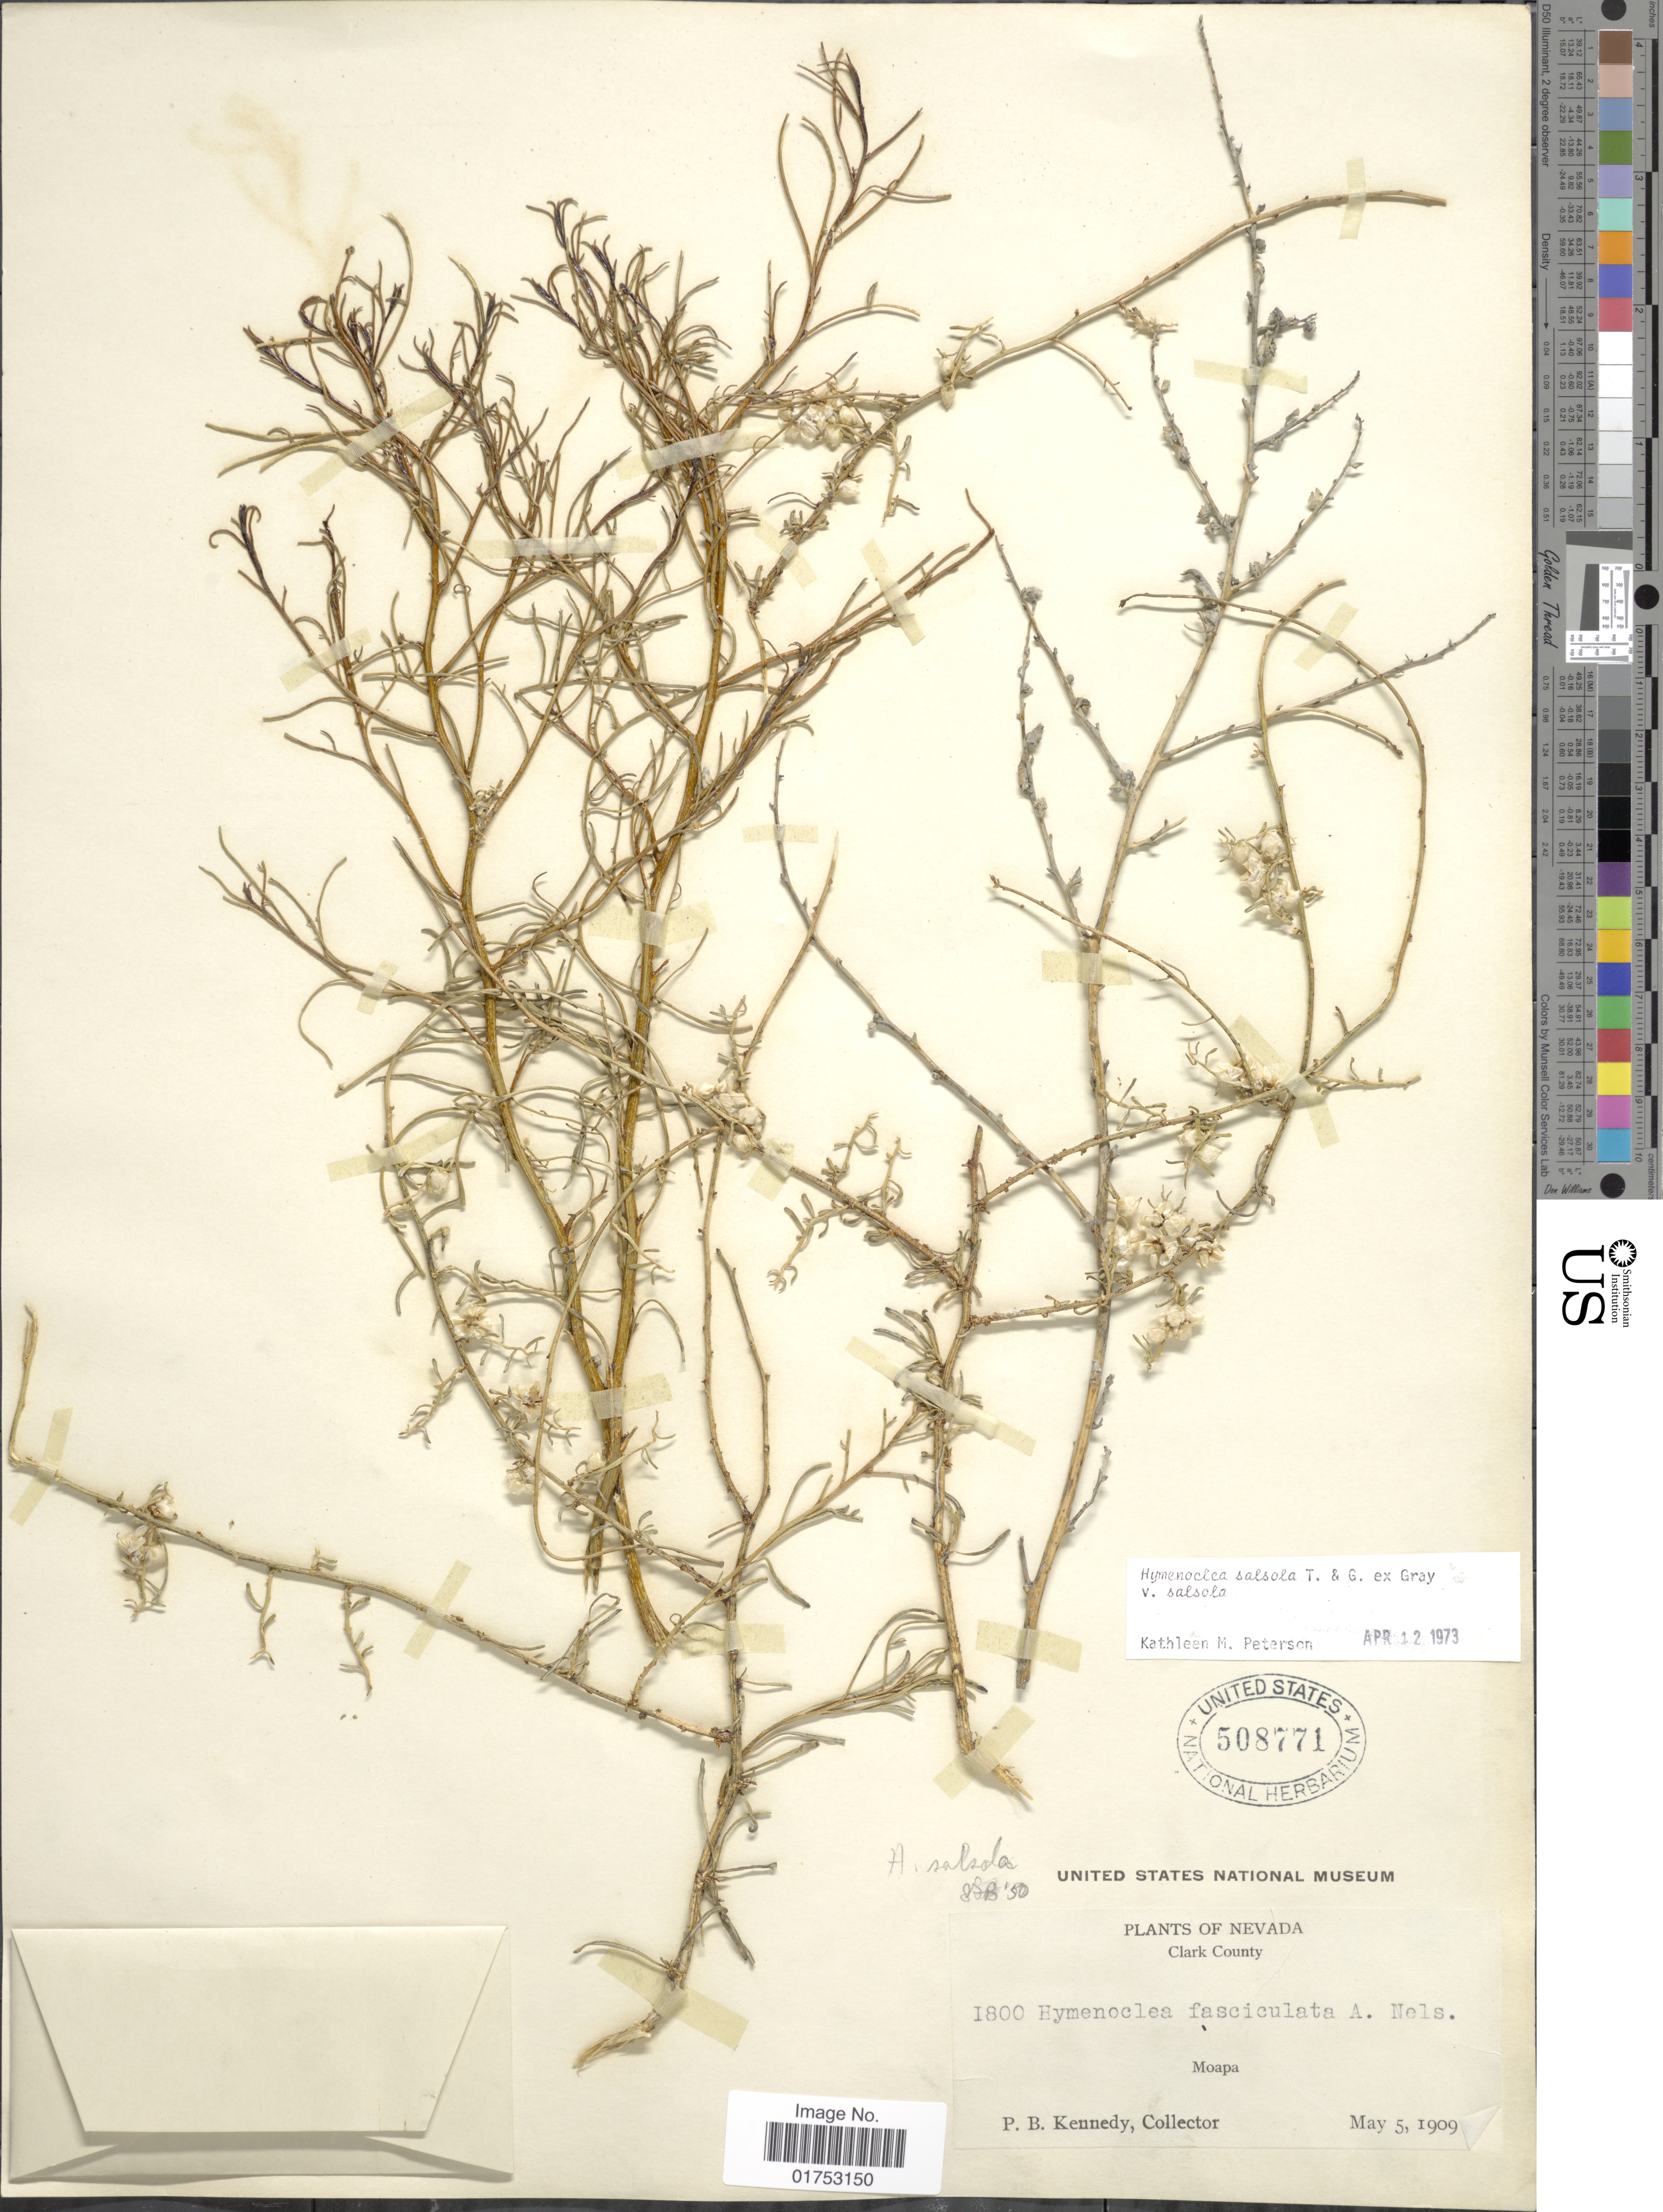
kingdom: Plantae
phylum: Tracheophyta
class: Magnoliopsida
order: Asterales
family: Asteraceae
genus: Hymenoclea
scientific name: Hymenoclea salsola var. salsola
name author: Torr. & A. Gray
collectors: P. B. Kennedy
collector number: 1800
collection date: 1909-05-05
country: United States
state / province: Nevada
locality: Clark County, Moapa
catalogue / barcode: US 508771